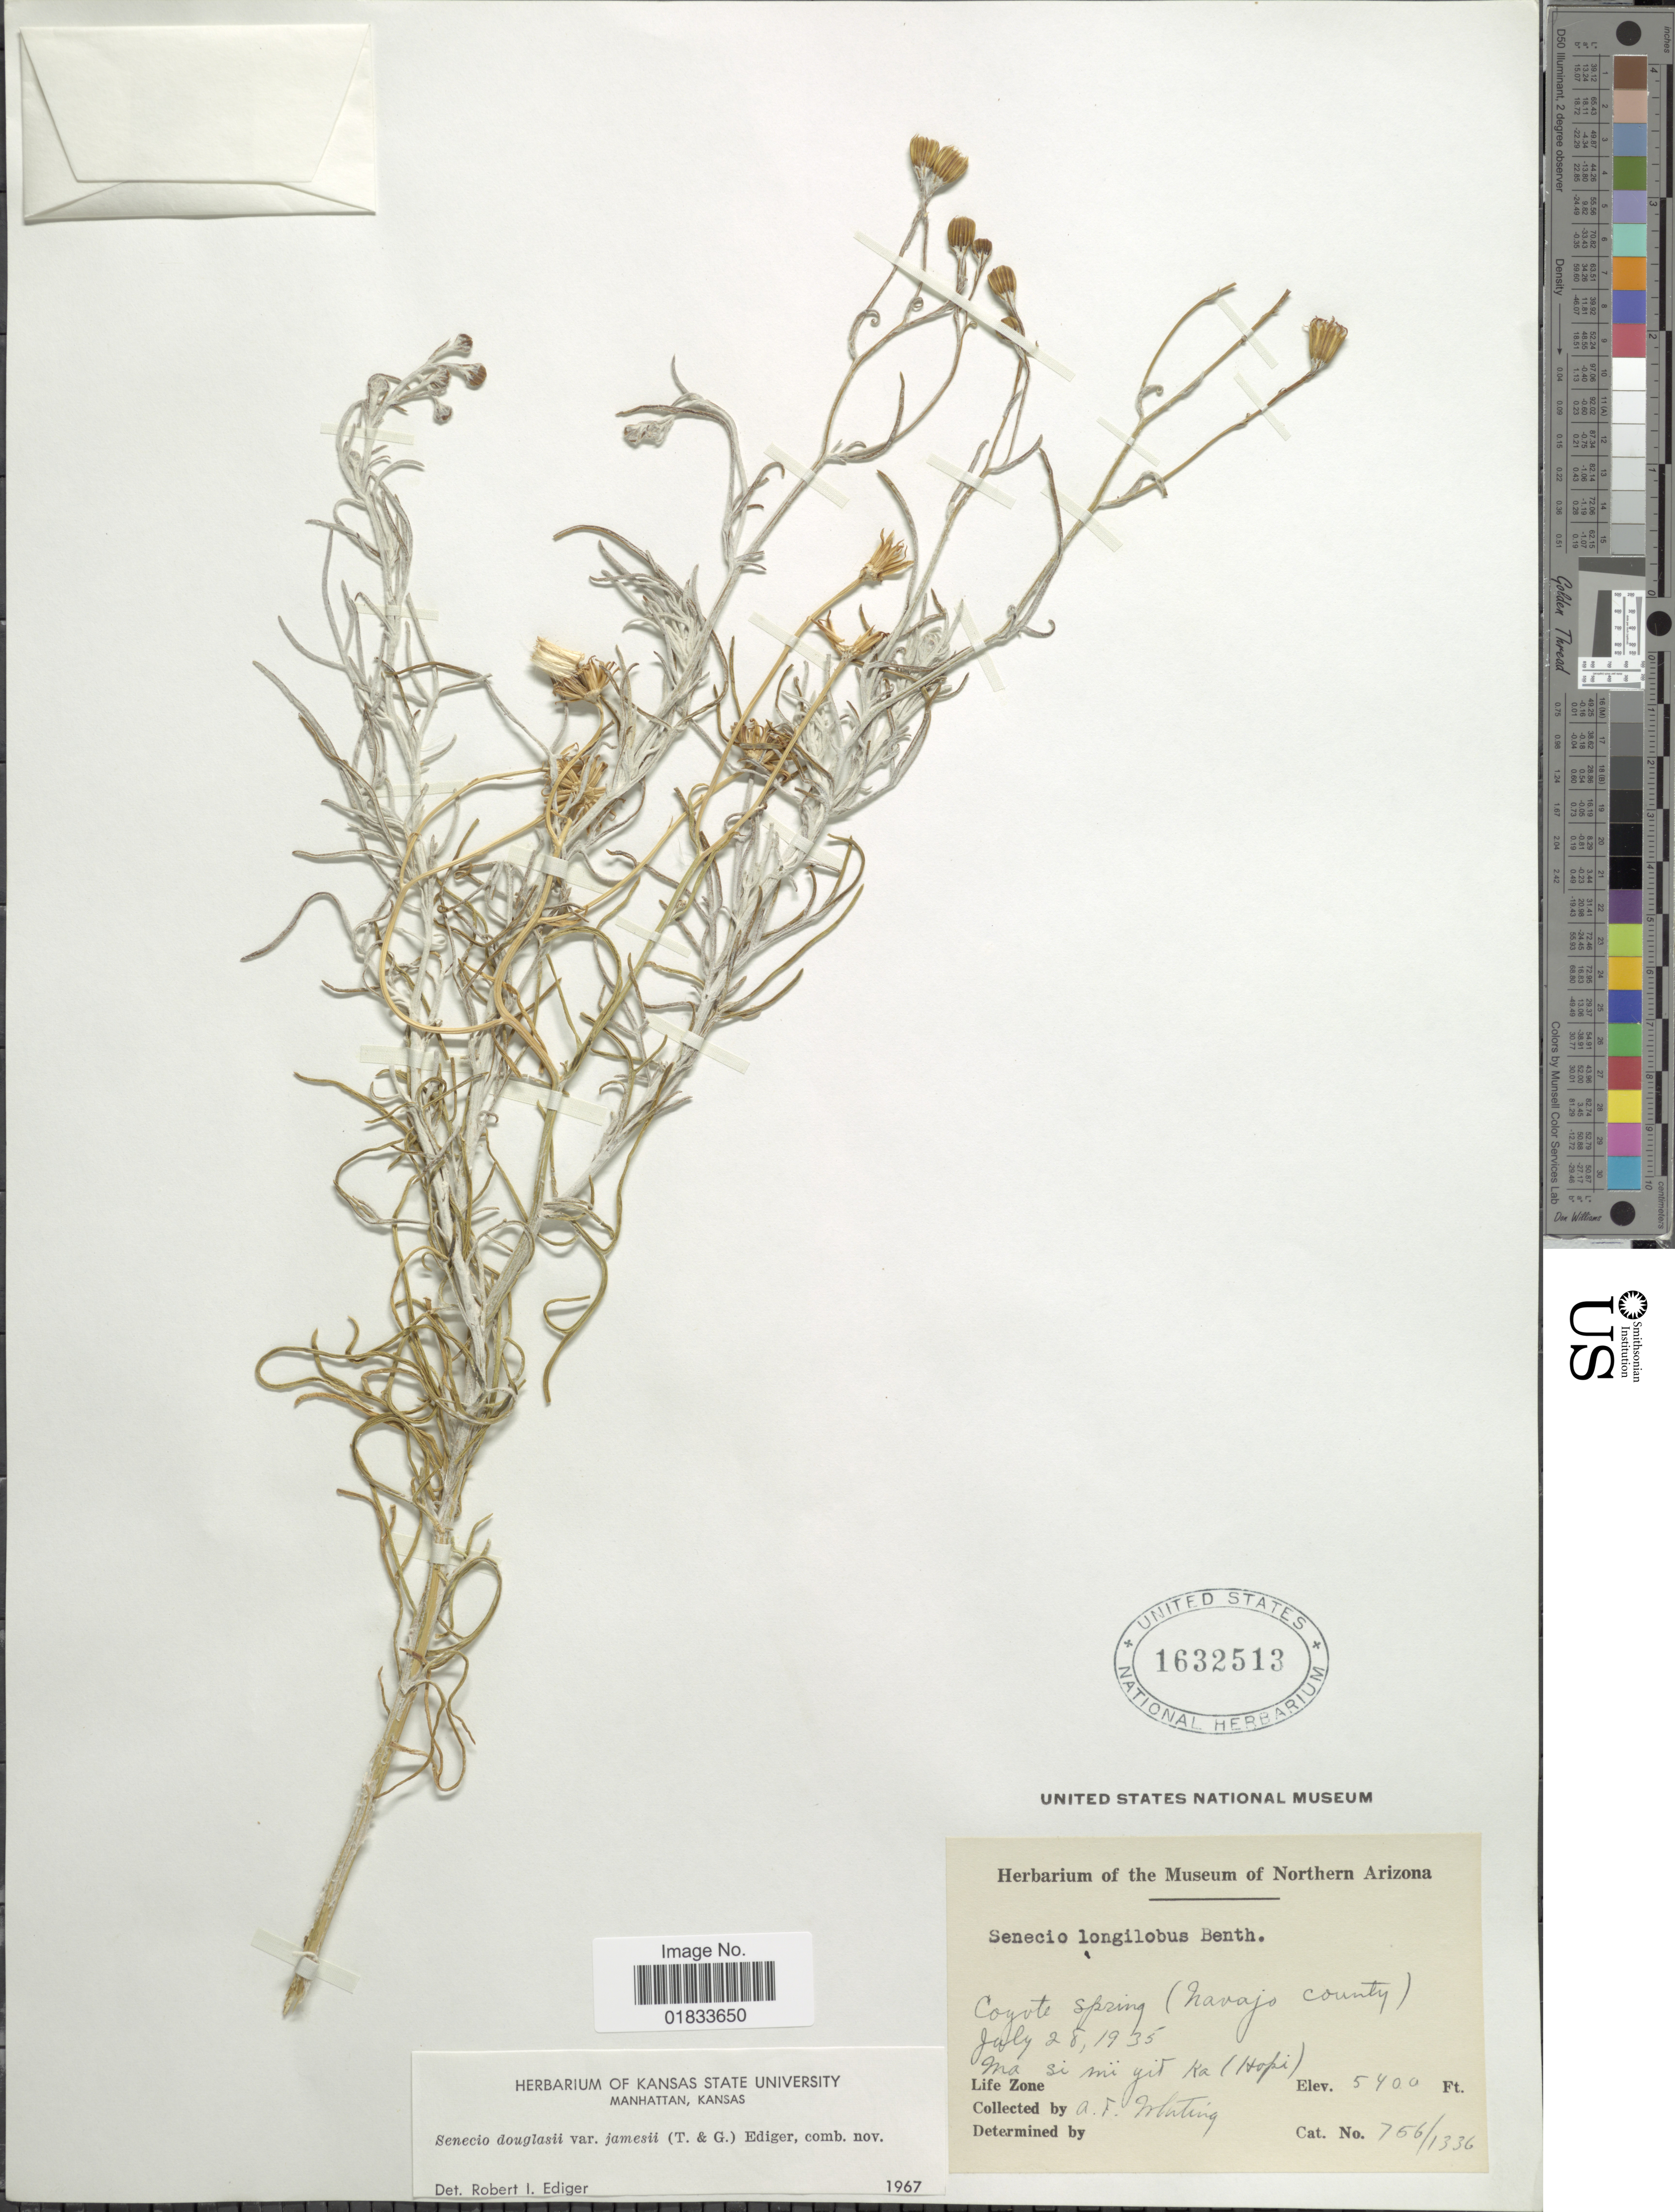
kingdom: Plantae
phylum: Tracheophyta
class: Magnoliopsida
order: Asterales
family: Asteraceae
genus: Senecio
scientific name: Senecio flaccidus var. flaccidus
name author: Less.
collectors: A. F. Whiting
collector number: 756/1336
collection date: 1935-07-28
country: United States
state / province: Arizona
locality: Coyote Spring (Navajo County)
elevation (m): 1646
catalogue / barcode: US 1632513